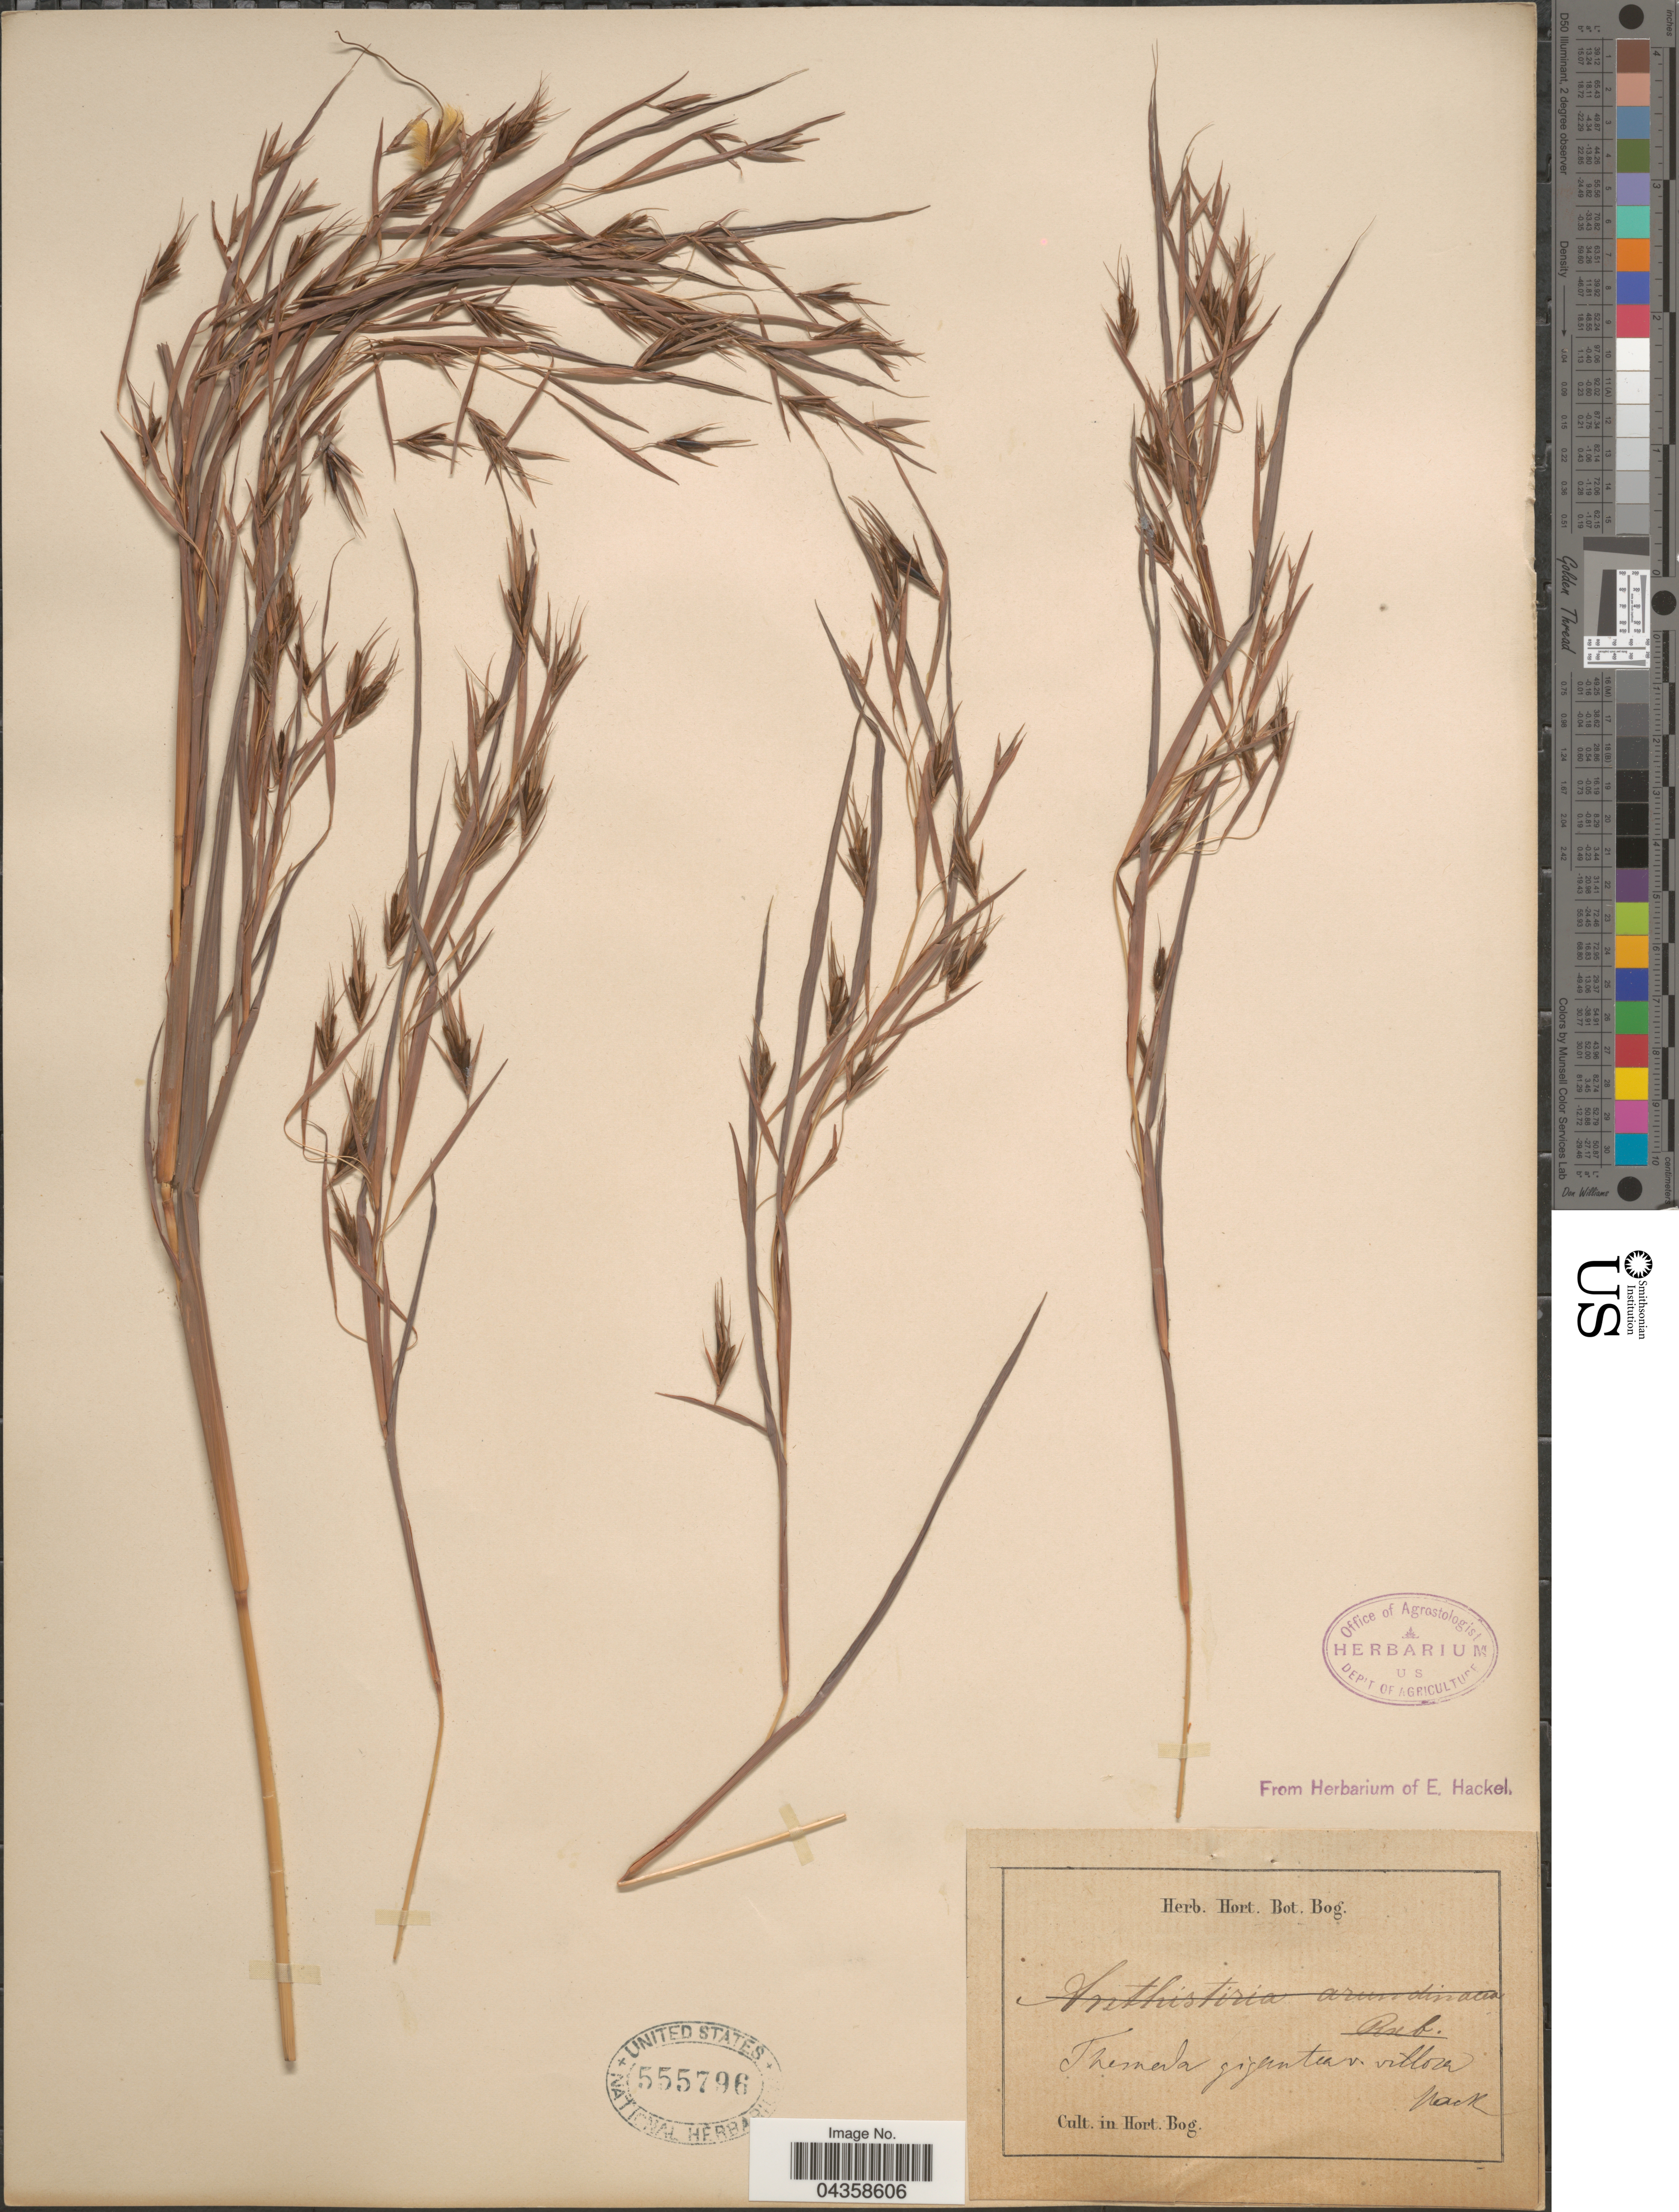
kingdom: Plantae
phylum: Tracheophyta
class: Liliopsida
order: Poales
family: Poaceae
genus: Themeda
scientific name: Themeda villosa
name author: (Lam.) A. Camus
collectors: ex herb. Hort. Bot. Bog.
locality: Cult. in Hort. Bog.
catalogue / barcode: US 555796